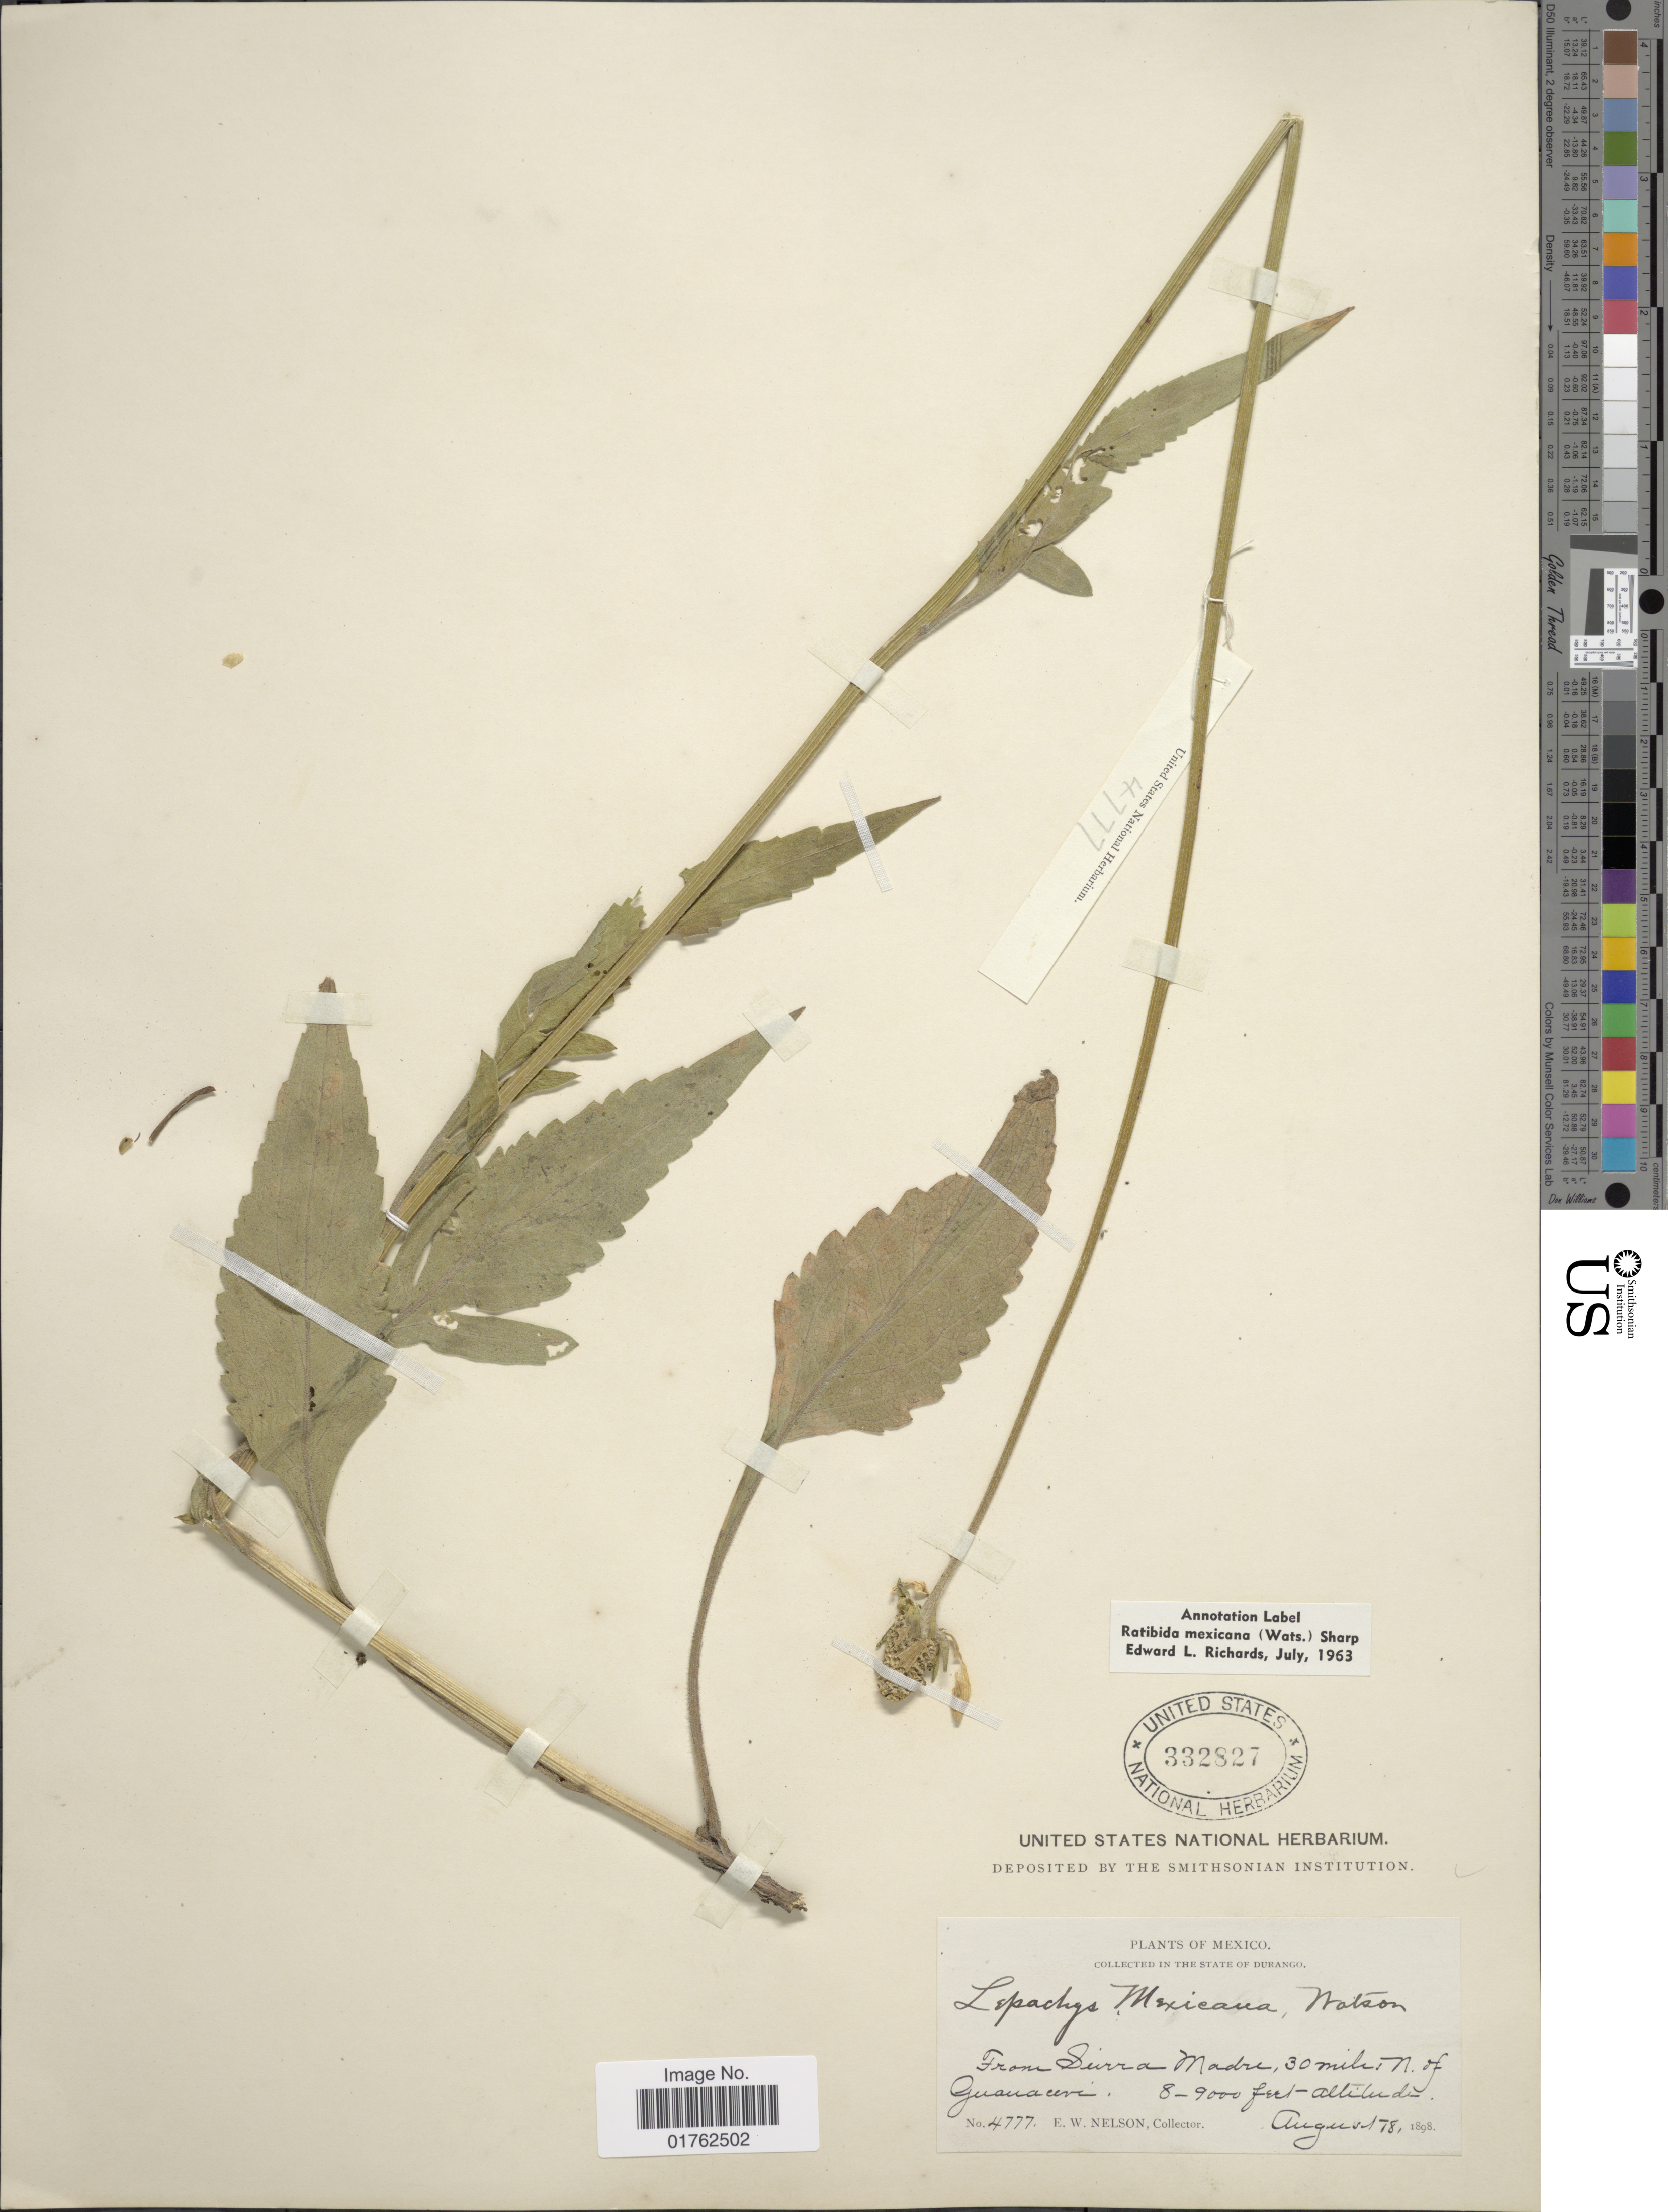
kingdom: Plantae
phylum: Tracheophyta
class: Magnoliopsida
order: Asterales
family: Asteraceae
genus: Ratibida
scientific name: Ratibida mexicana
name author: (S. Watson) W.M. Sharp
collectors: E. W. Nelson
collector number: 4777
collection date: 1898-08-18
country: Mexico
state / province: Durango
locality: From Sierra Madre, 30 miles N of Guanacervi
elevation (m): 2438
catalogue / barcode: US 332827